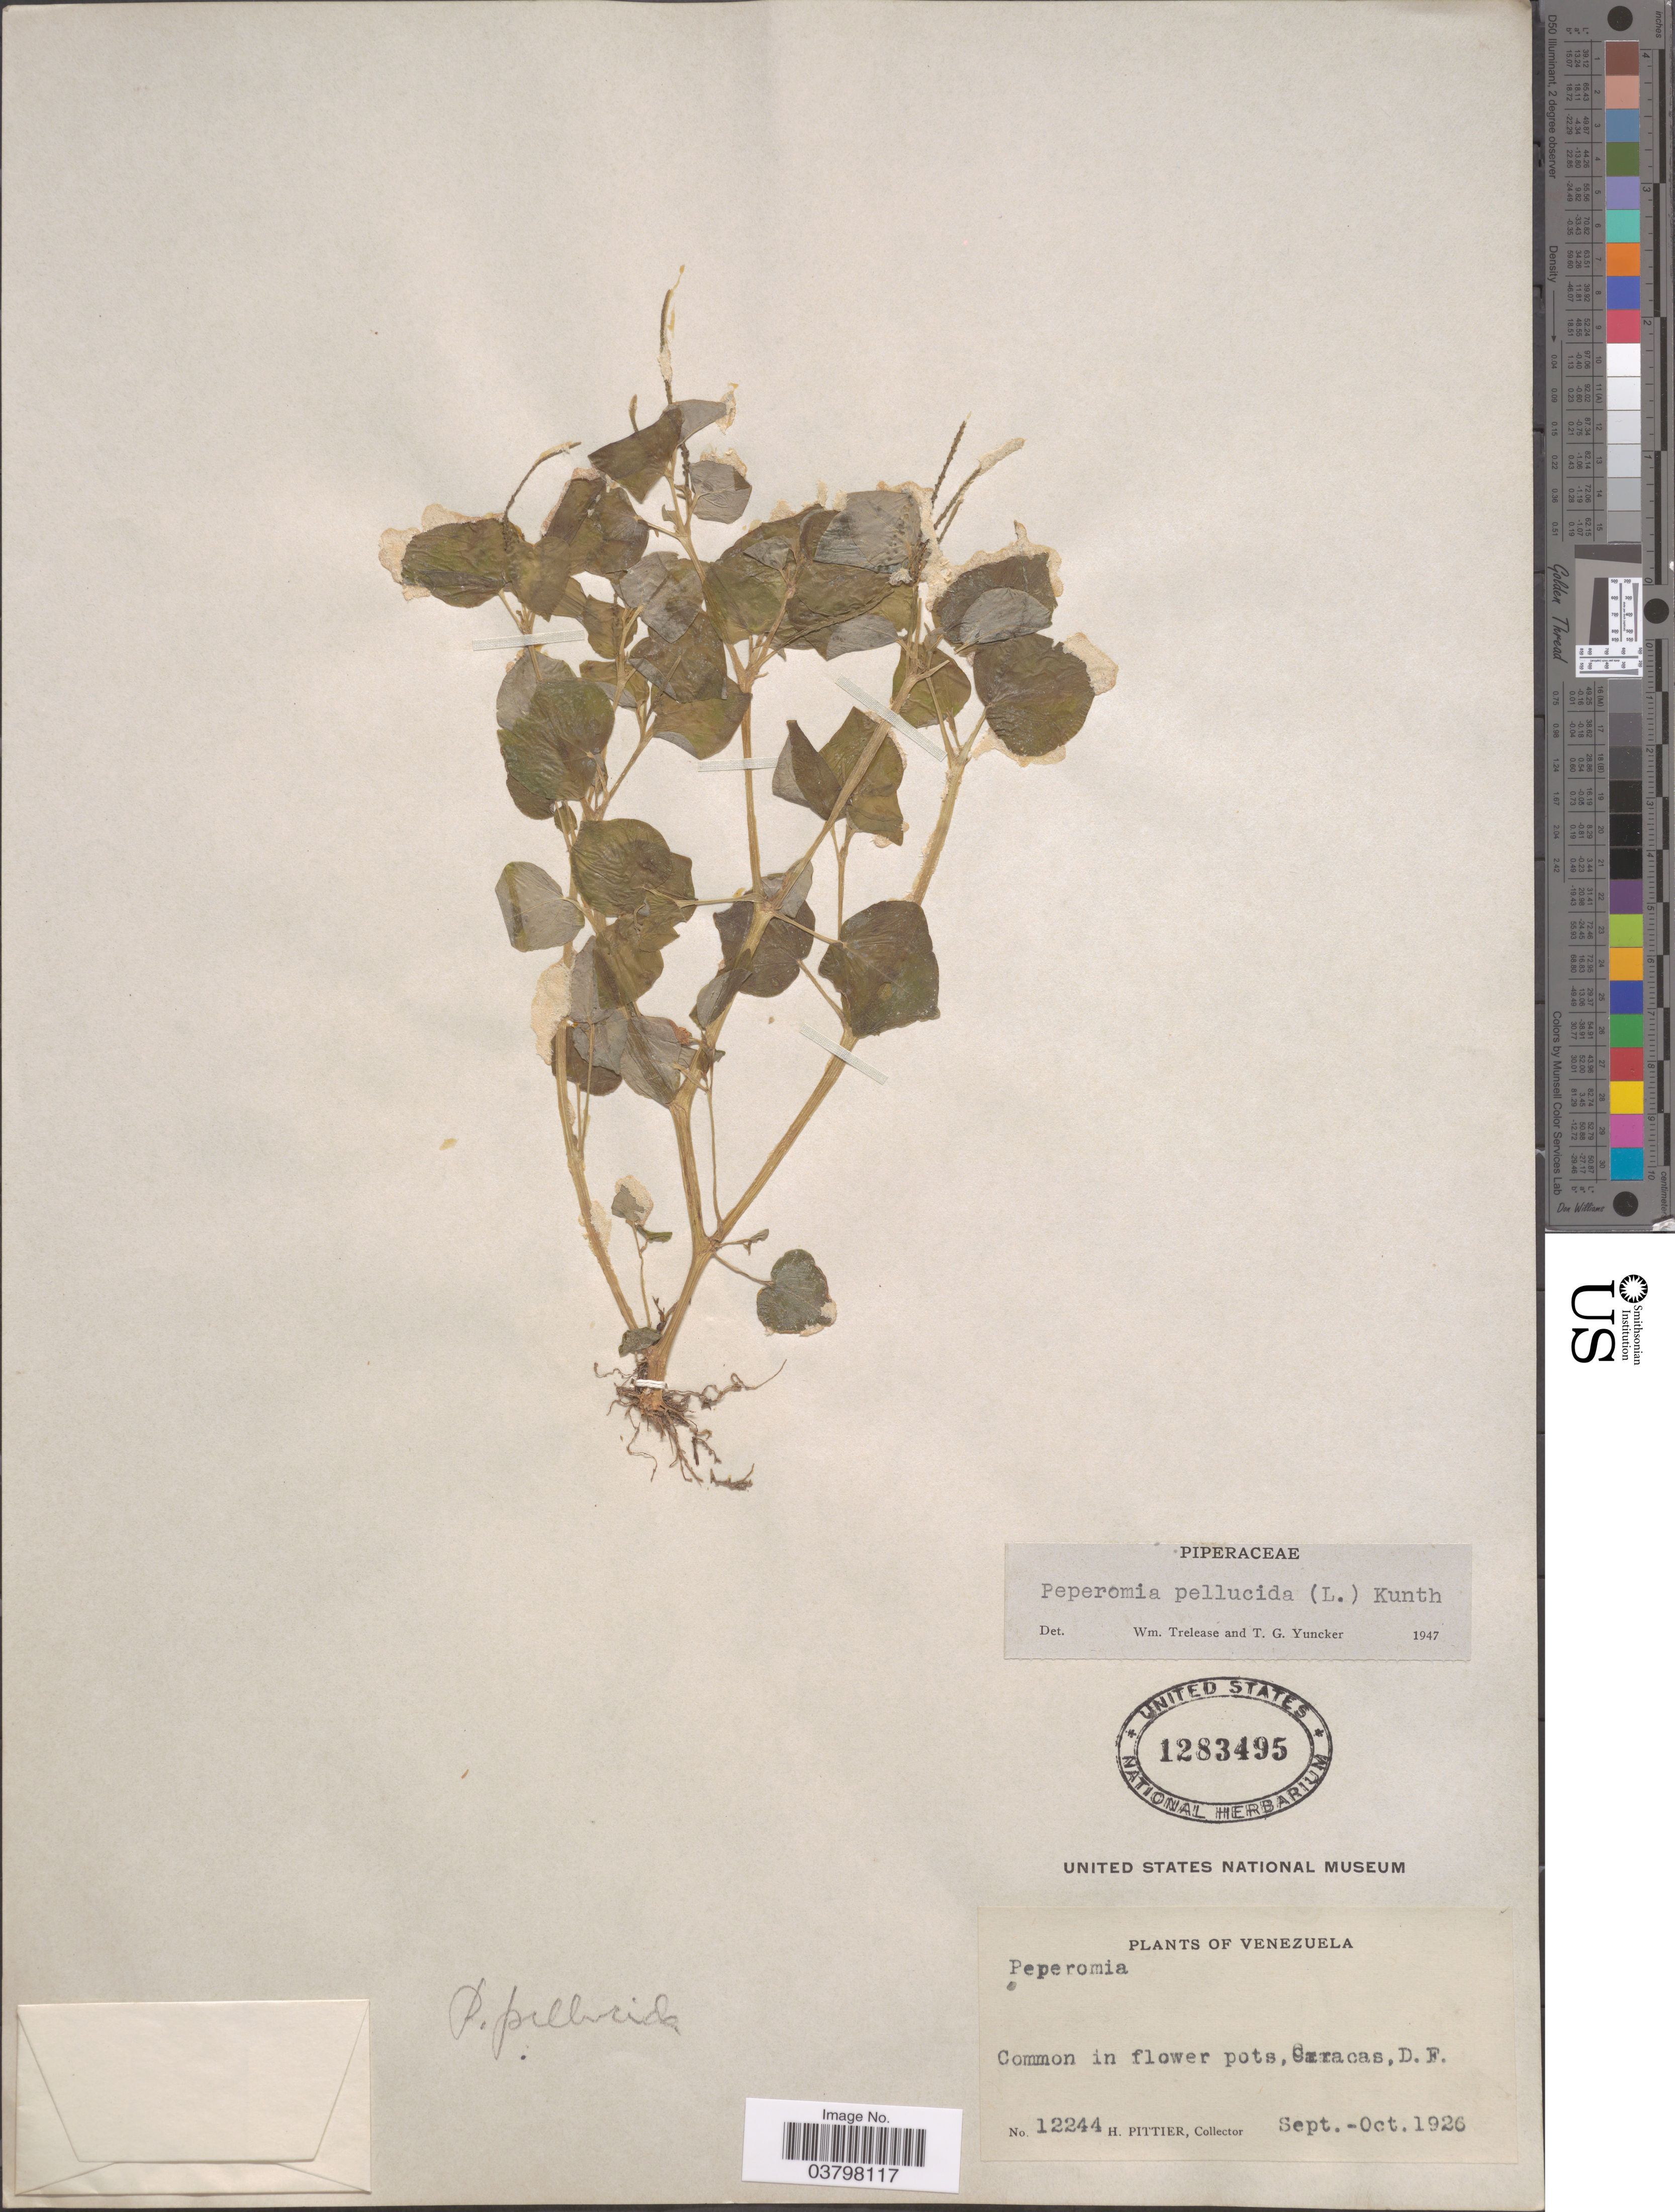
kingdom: Plantae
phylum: Tracheophyta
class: Magnoliopsida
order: Piperales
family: Piperaceae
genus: Peperomia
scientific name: Peperomia pellucida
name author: (L.) Kunth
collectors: H. F. Pittier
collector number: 12244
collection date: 1926-09/1926-10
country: Venezuela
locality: Caracas, D.F.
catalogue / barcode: US 1283495